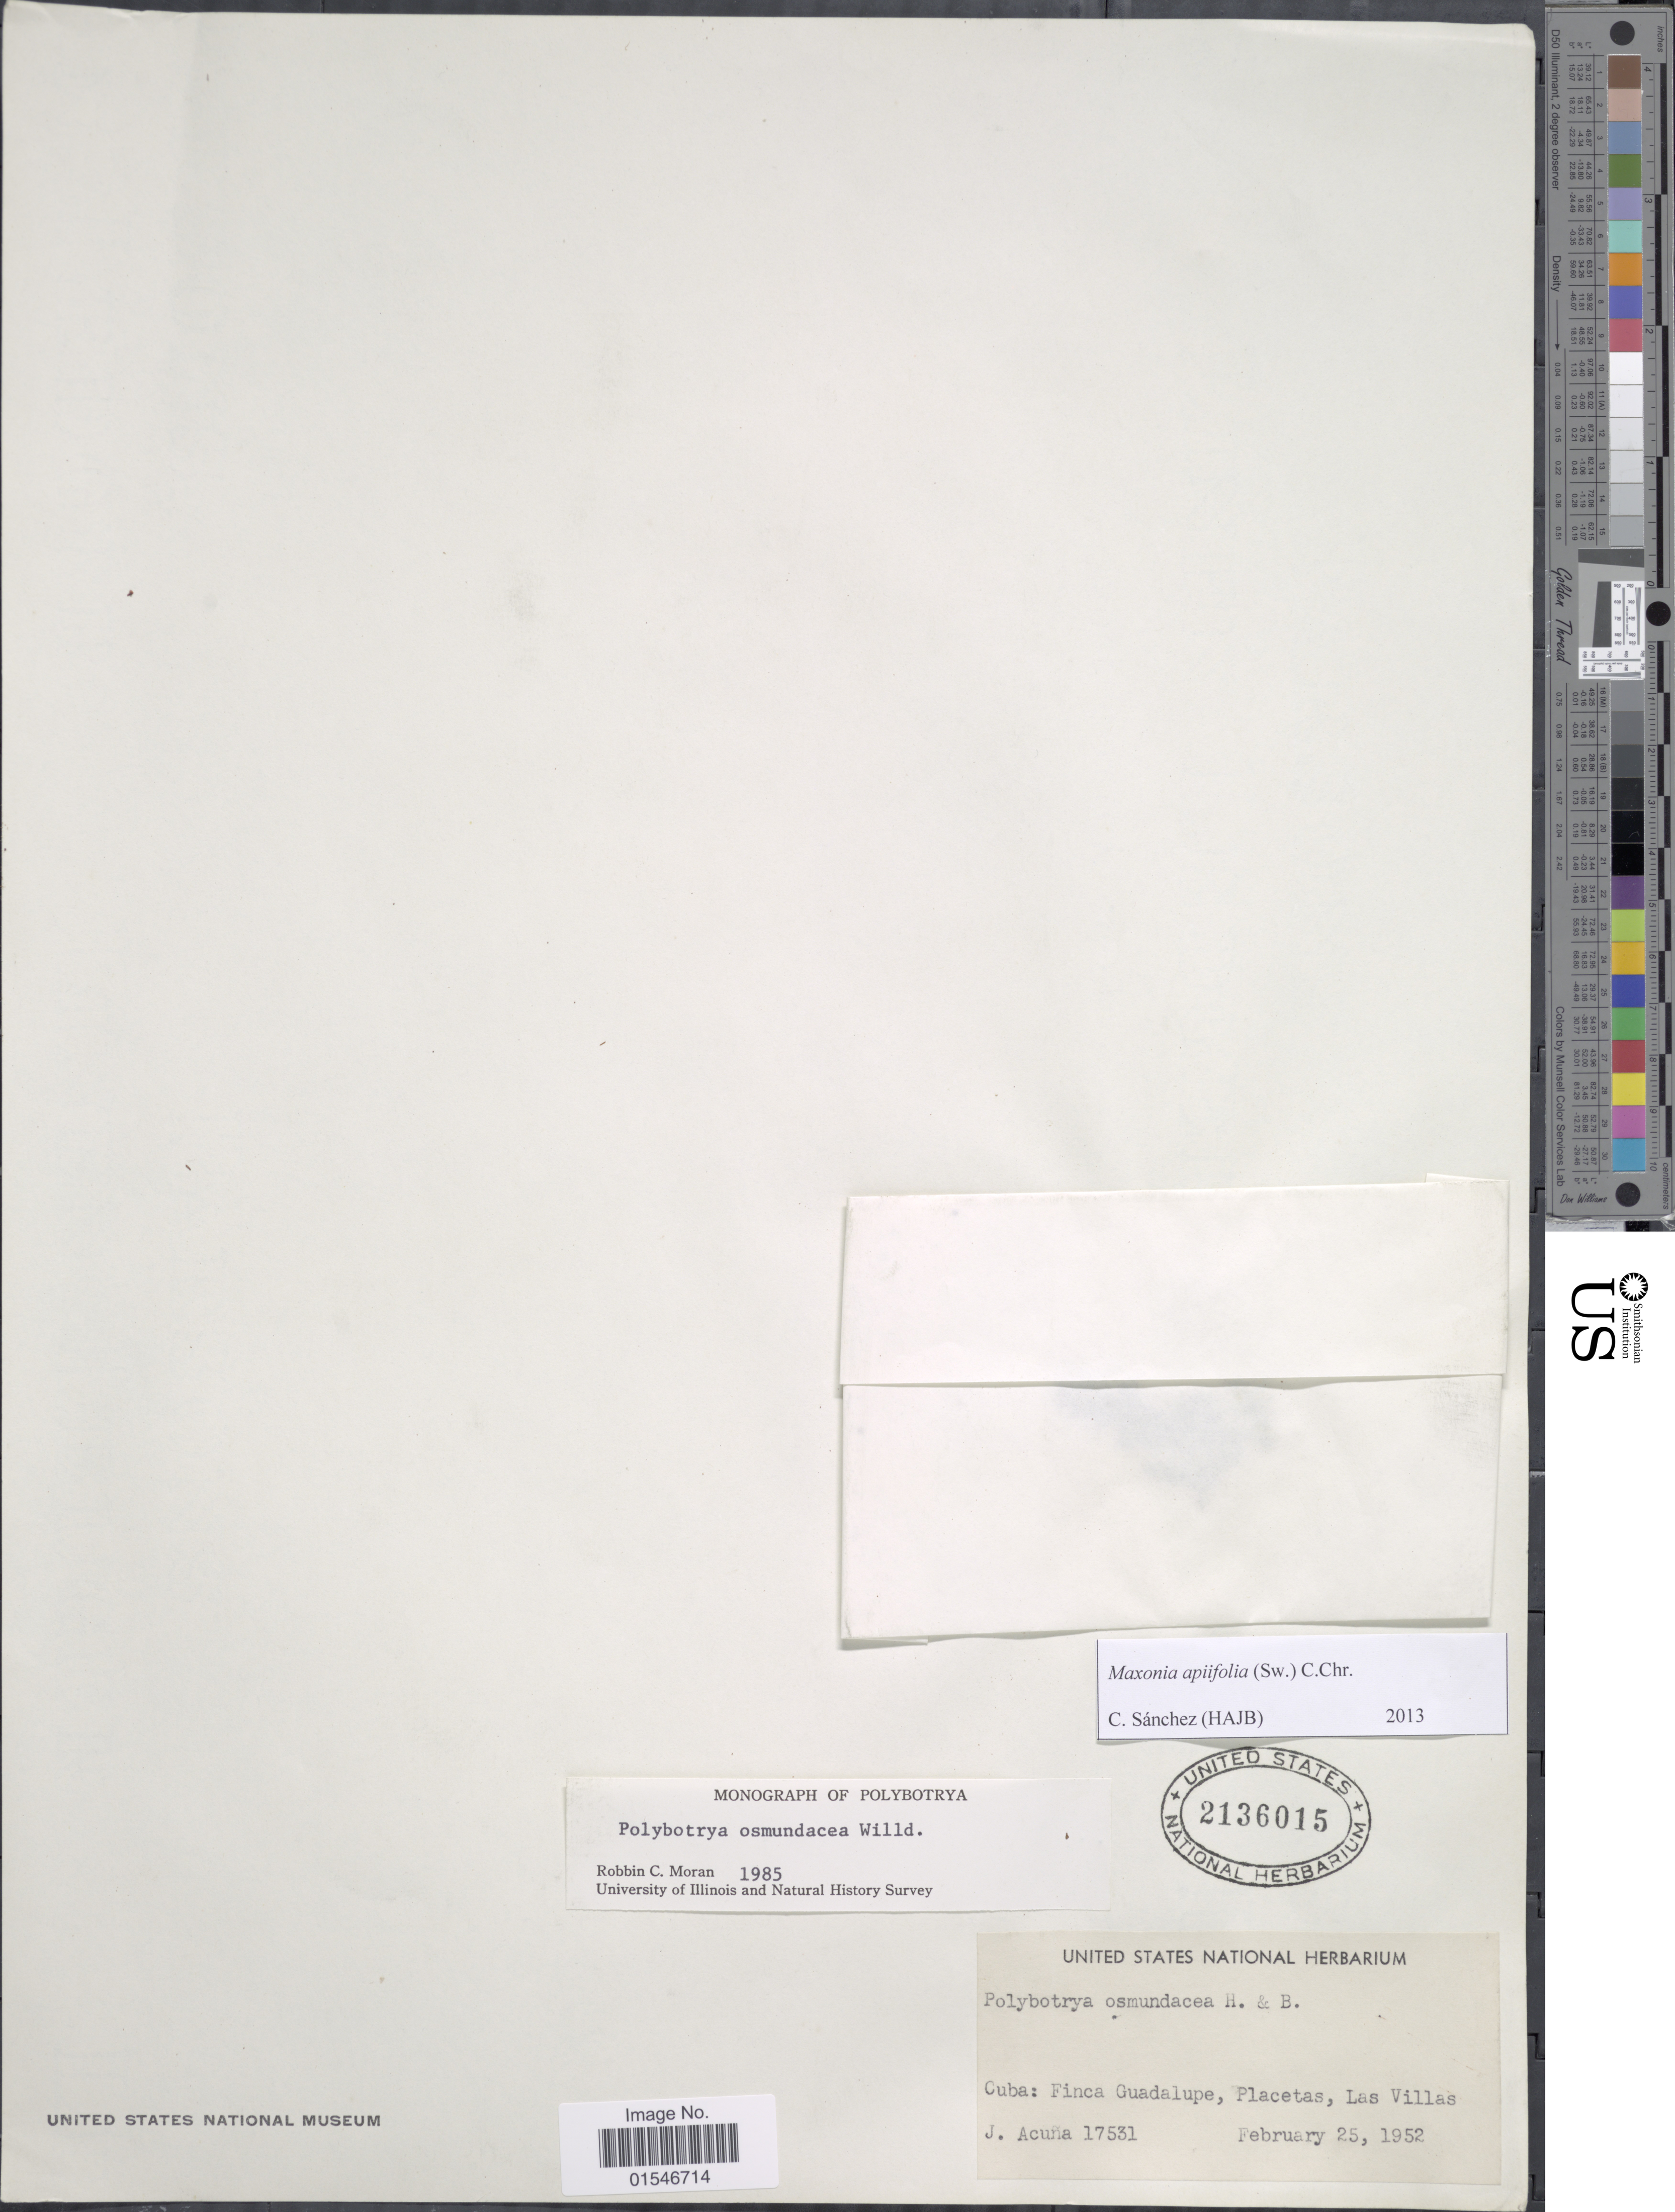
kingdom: Plantae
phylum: Tracheophyta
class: Polypodiopsida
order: Polypodiales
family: Dryopteridaceae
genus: Maxonia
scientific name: Maxonia apiifolia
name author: (Sw.) C. Chr.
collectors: J. Acuña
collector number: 17531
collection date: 1952-02-25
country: Cuba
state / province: Las Villas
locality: Finca Guadalupe, Placetas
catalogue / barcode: US 2136015